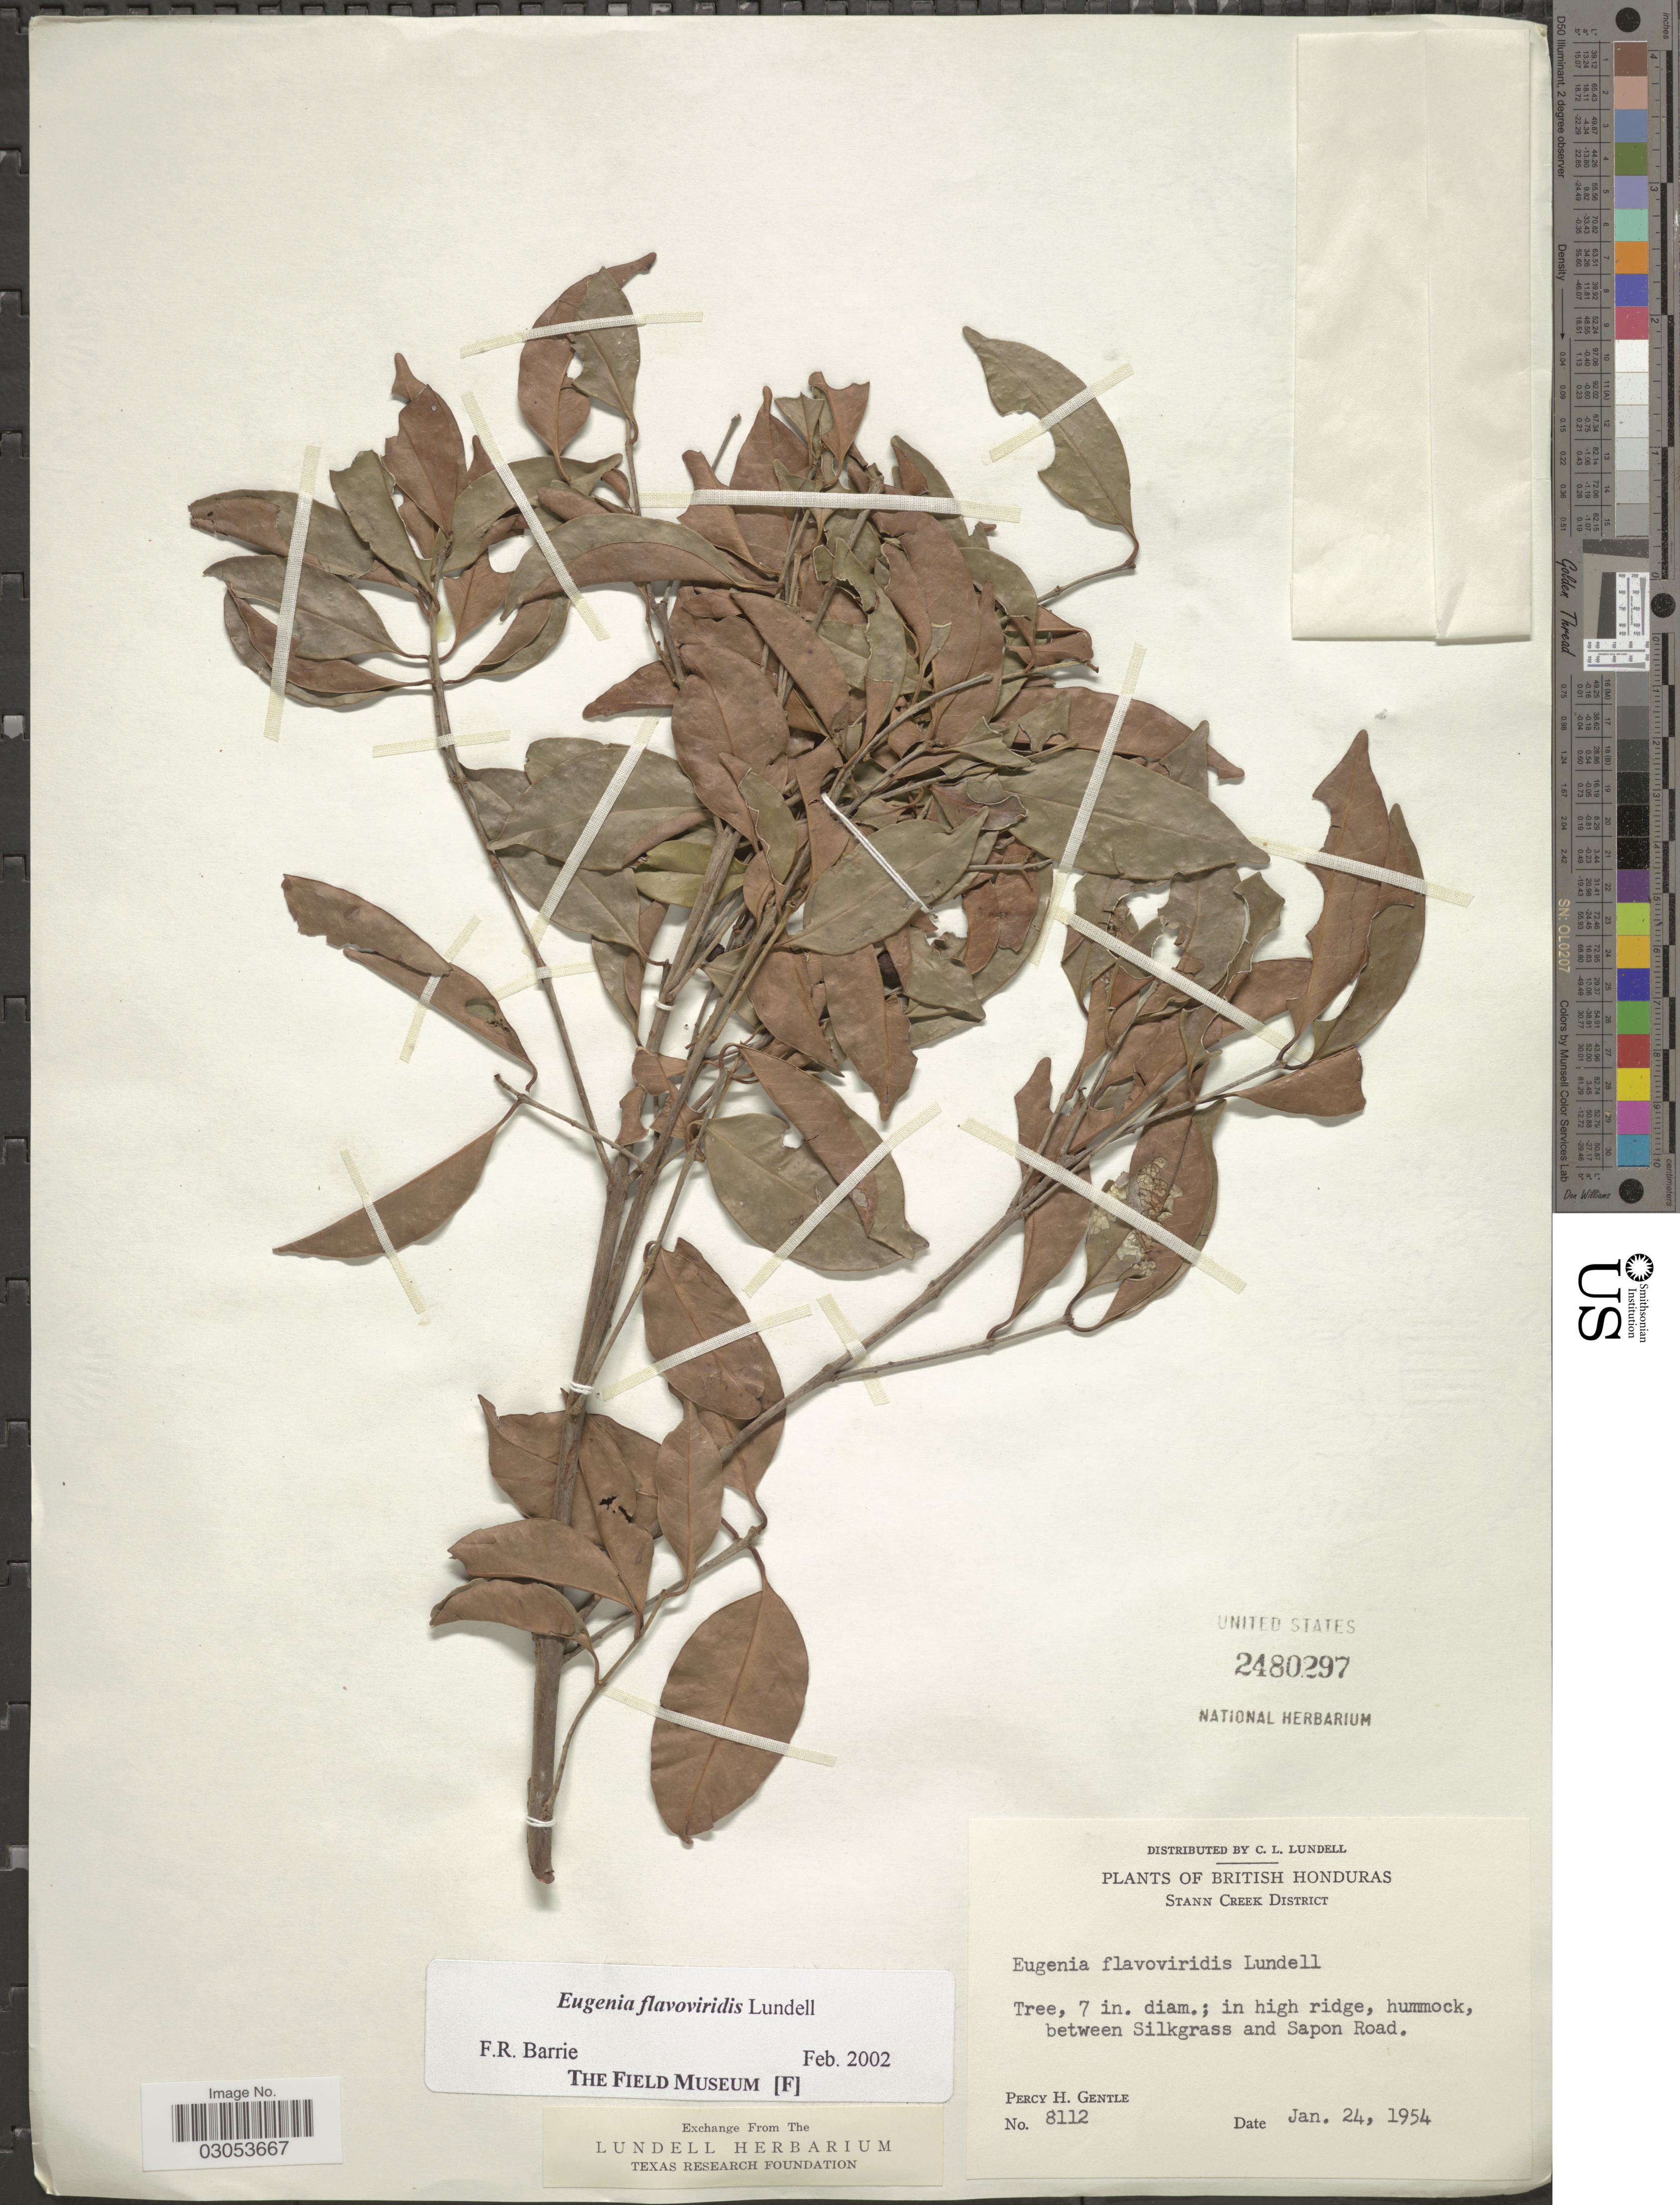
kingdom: Plantae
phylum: Tracheophyta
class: Magnoliopsida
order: Myrtales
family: Myrtaceae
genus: Eugenia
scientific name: Eugenia flavoviridis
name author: Lundell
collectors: P. H. Gentle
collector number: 8112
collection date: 1954-01-24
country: Belize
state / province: Stann Creek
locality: British Honduras. Stann Creek District, in high ridge, hummock, between Silkgrass and Sapon Road.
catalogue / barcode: US 2480297